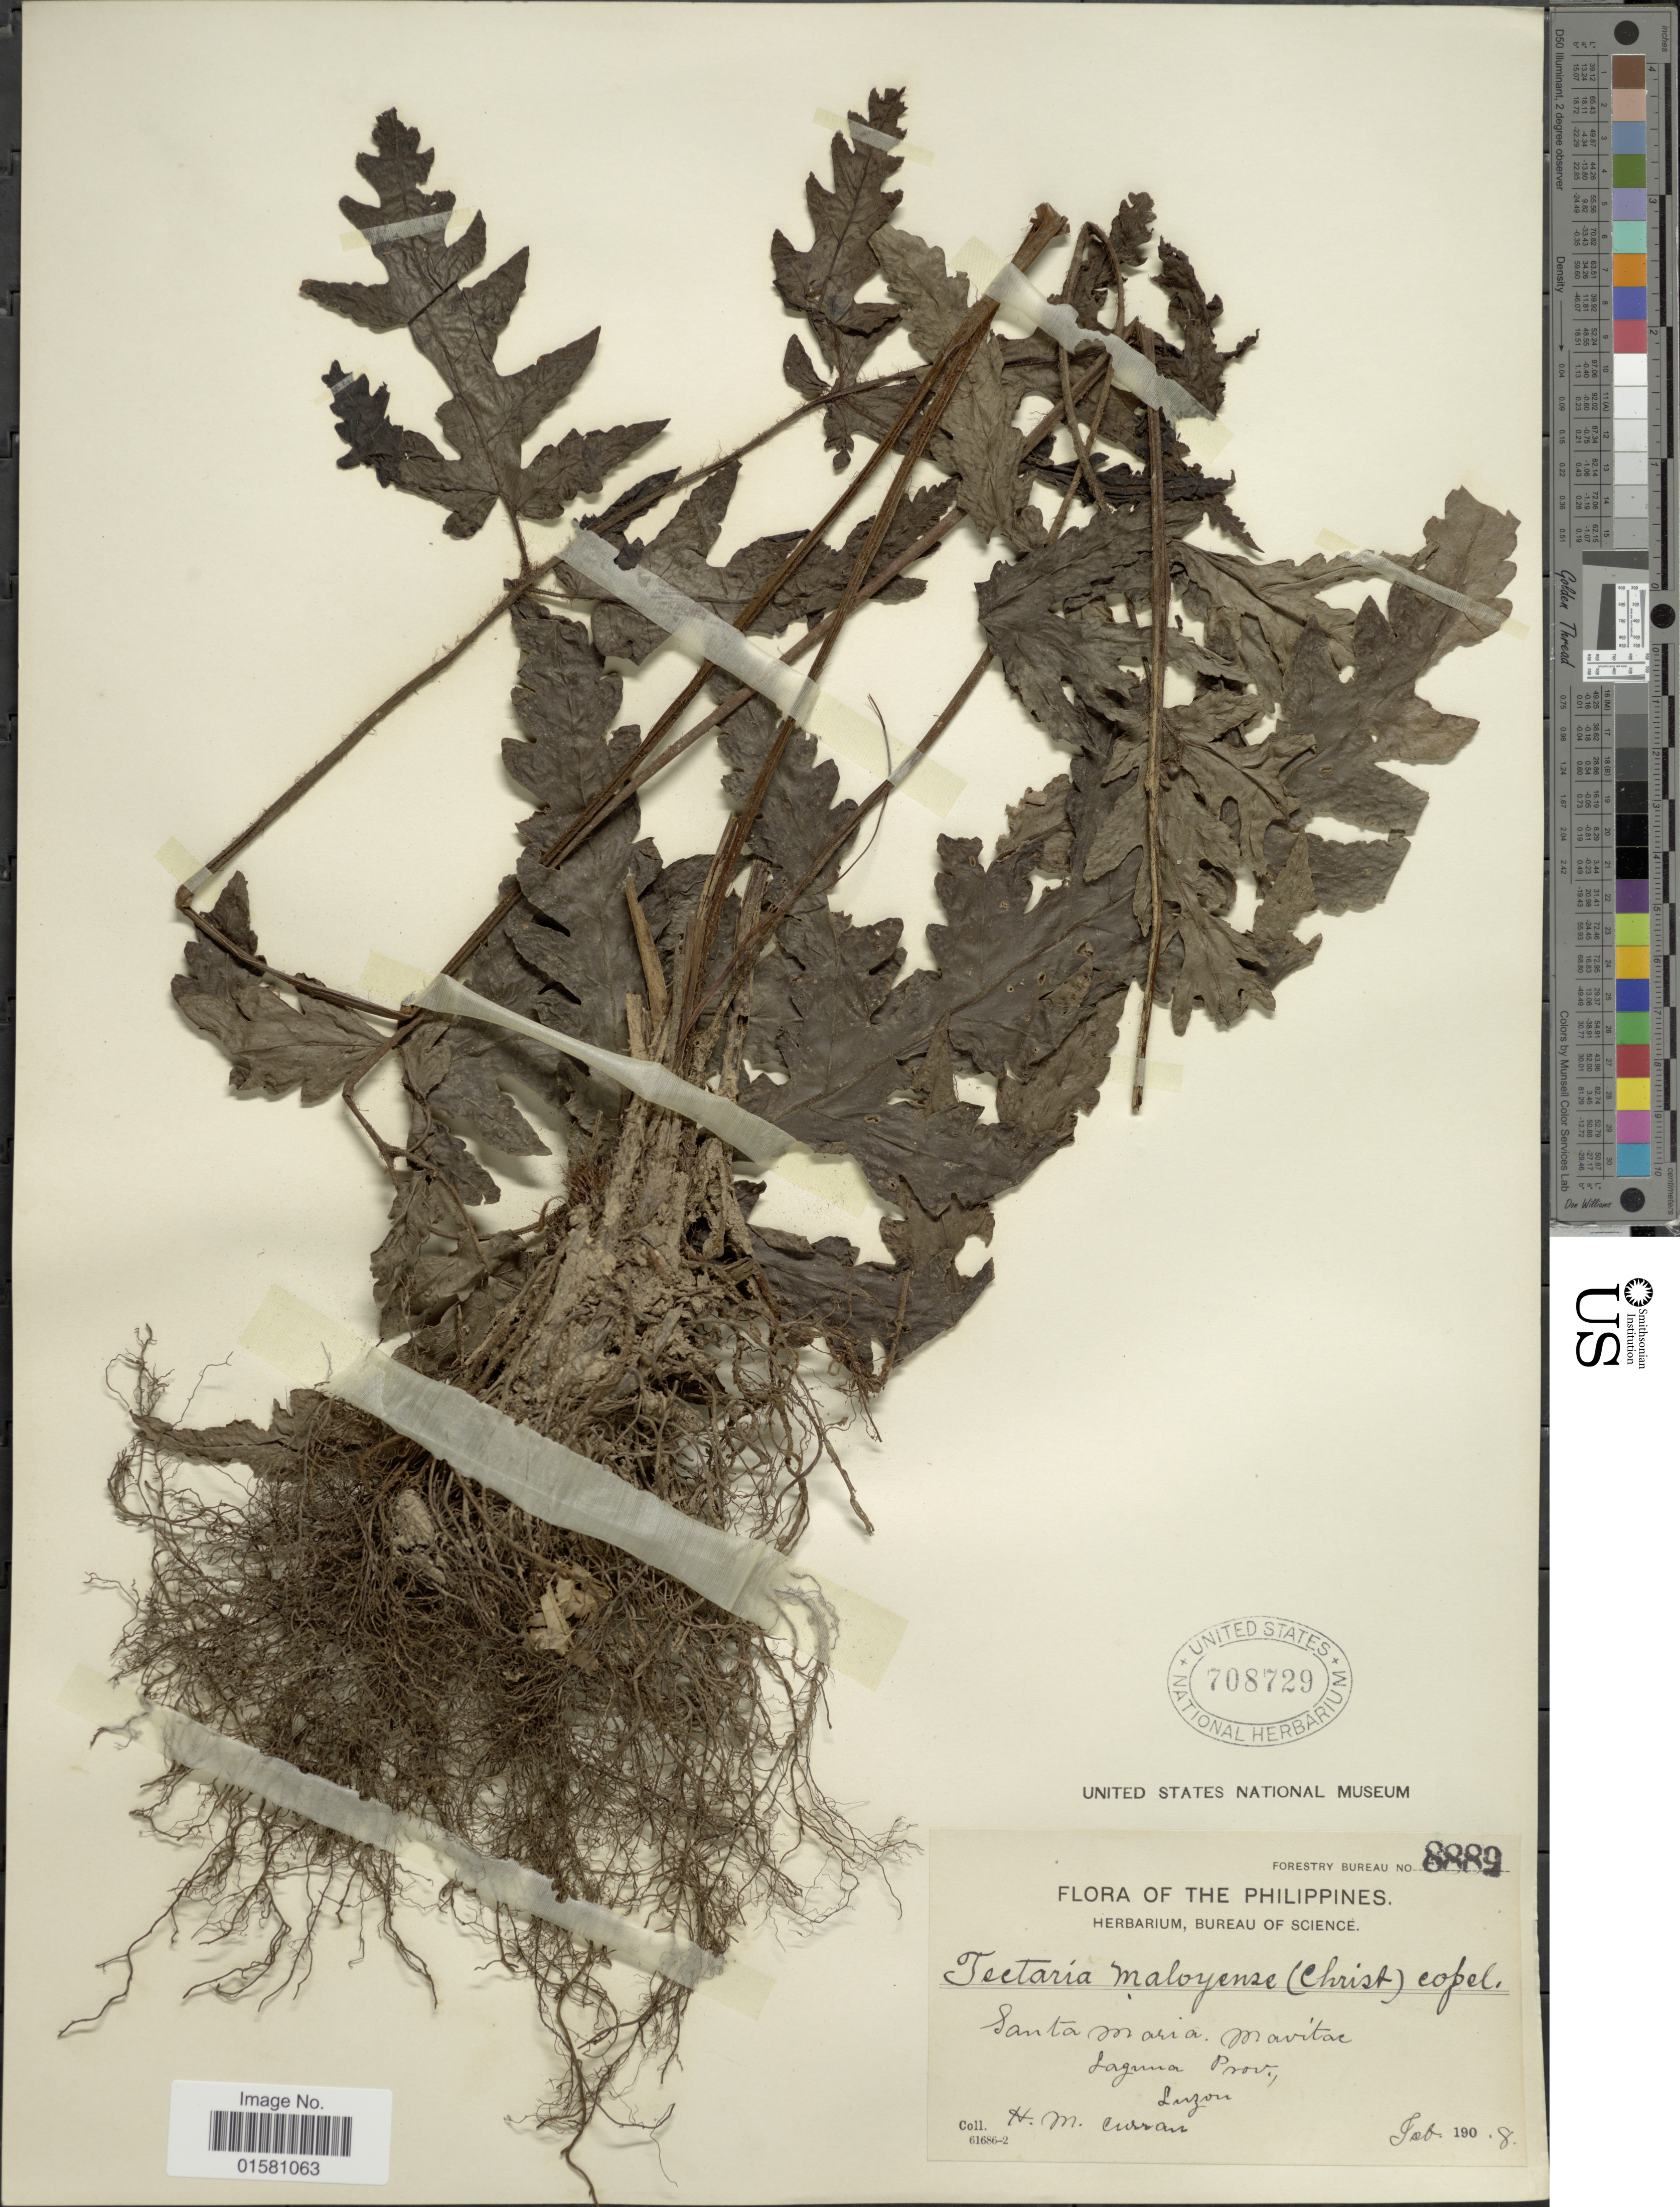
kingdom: Plantae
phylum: Tracheophyta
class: Polypodiopsida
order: Polypodiales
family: Tectariaceae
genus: Tectaria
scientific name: Tectaria griffithii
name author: (Baker) C. Chr.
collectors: H. M. Curran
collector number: Forestry Bureau 8889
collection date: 1908-02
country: Philippines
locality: Santa Maria, Mavitac Laguna, Prov., Luzon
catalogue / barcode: US 708729